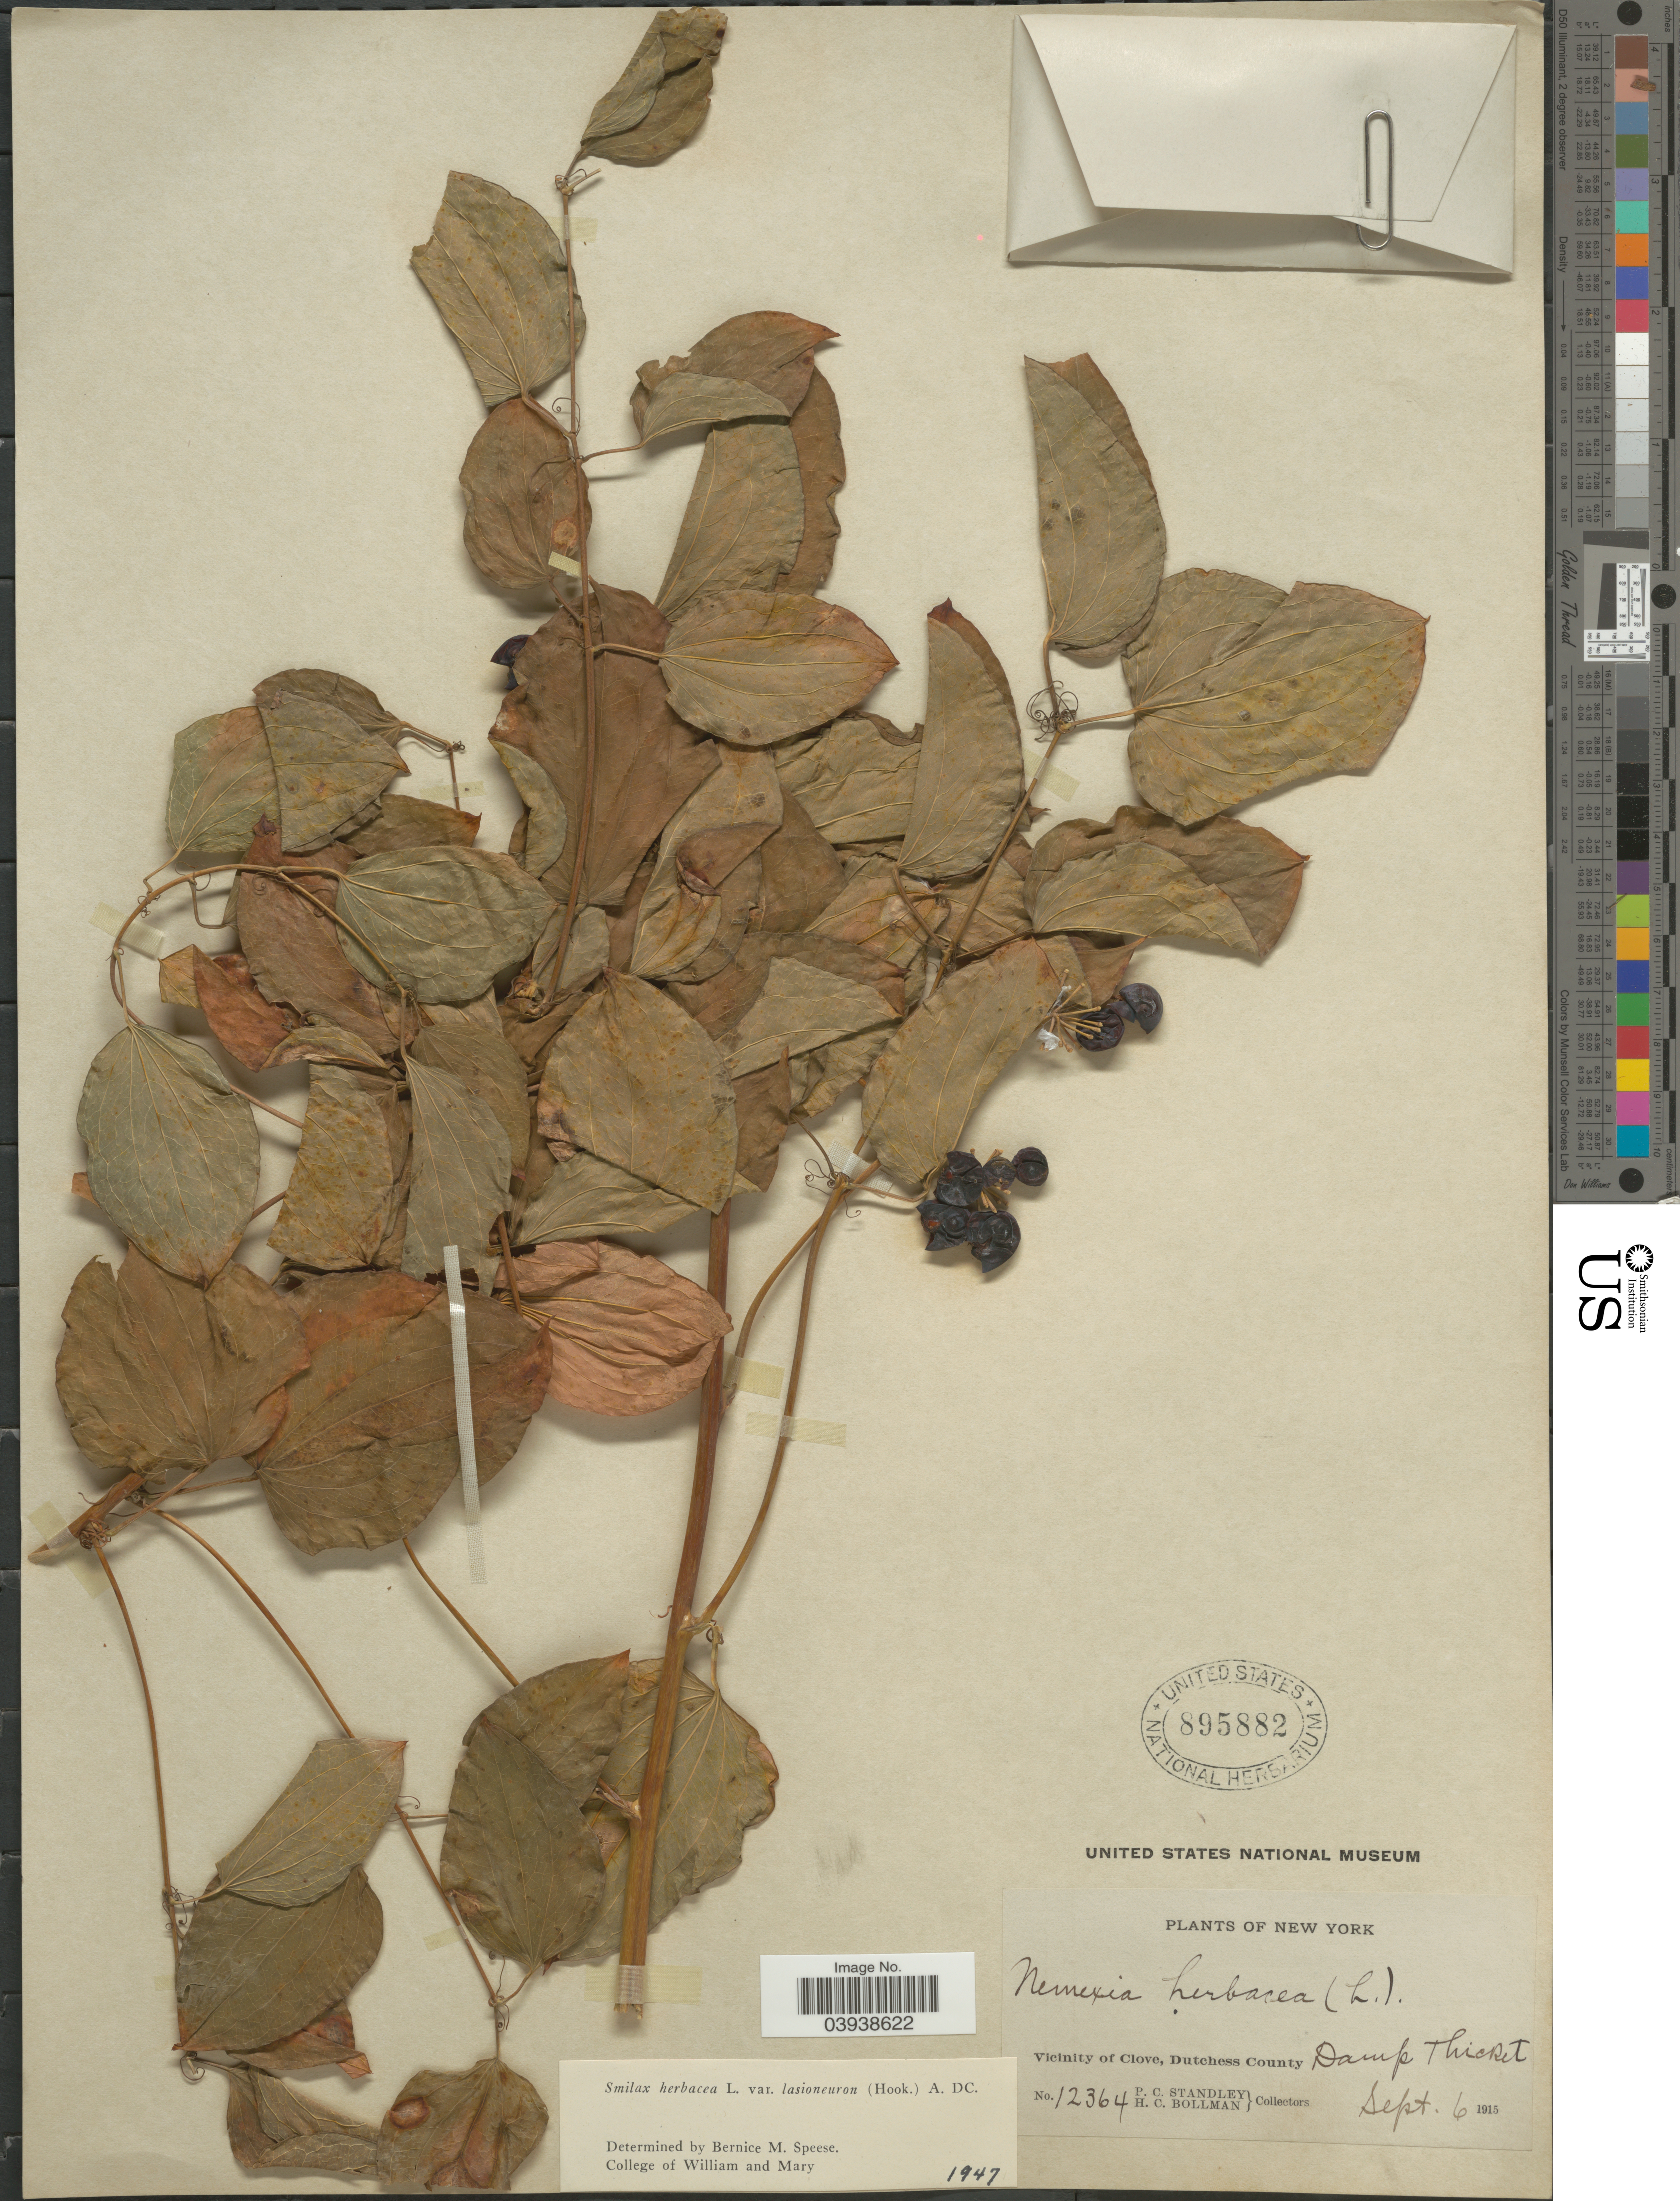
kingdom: Plantae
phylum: Tracheophyta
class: Liliopsida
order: Liliales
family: Smilacaceae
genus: Smilax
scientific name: Smilax herbacea var. lasioneuron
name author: (Hook.) A. DC.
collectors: P. C. Standley & H. C. Bollman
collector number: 12364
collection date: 1915-09-06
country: United States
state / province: New York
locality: Vicinity of Clove, Dutchess County.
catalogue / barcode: US 895882